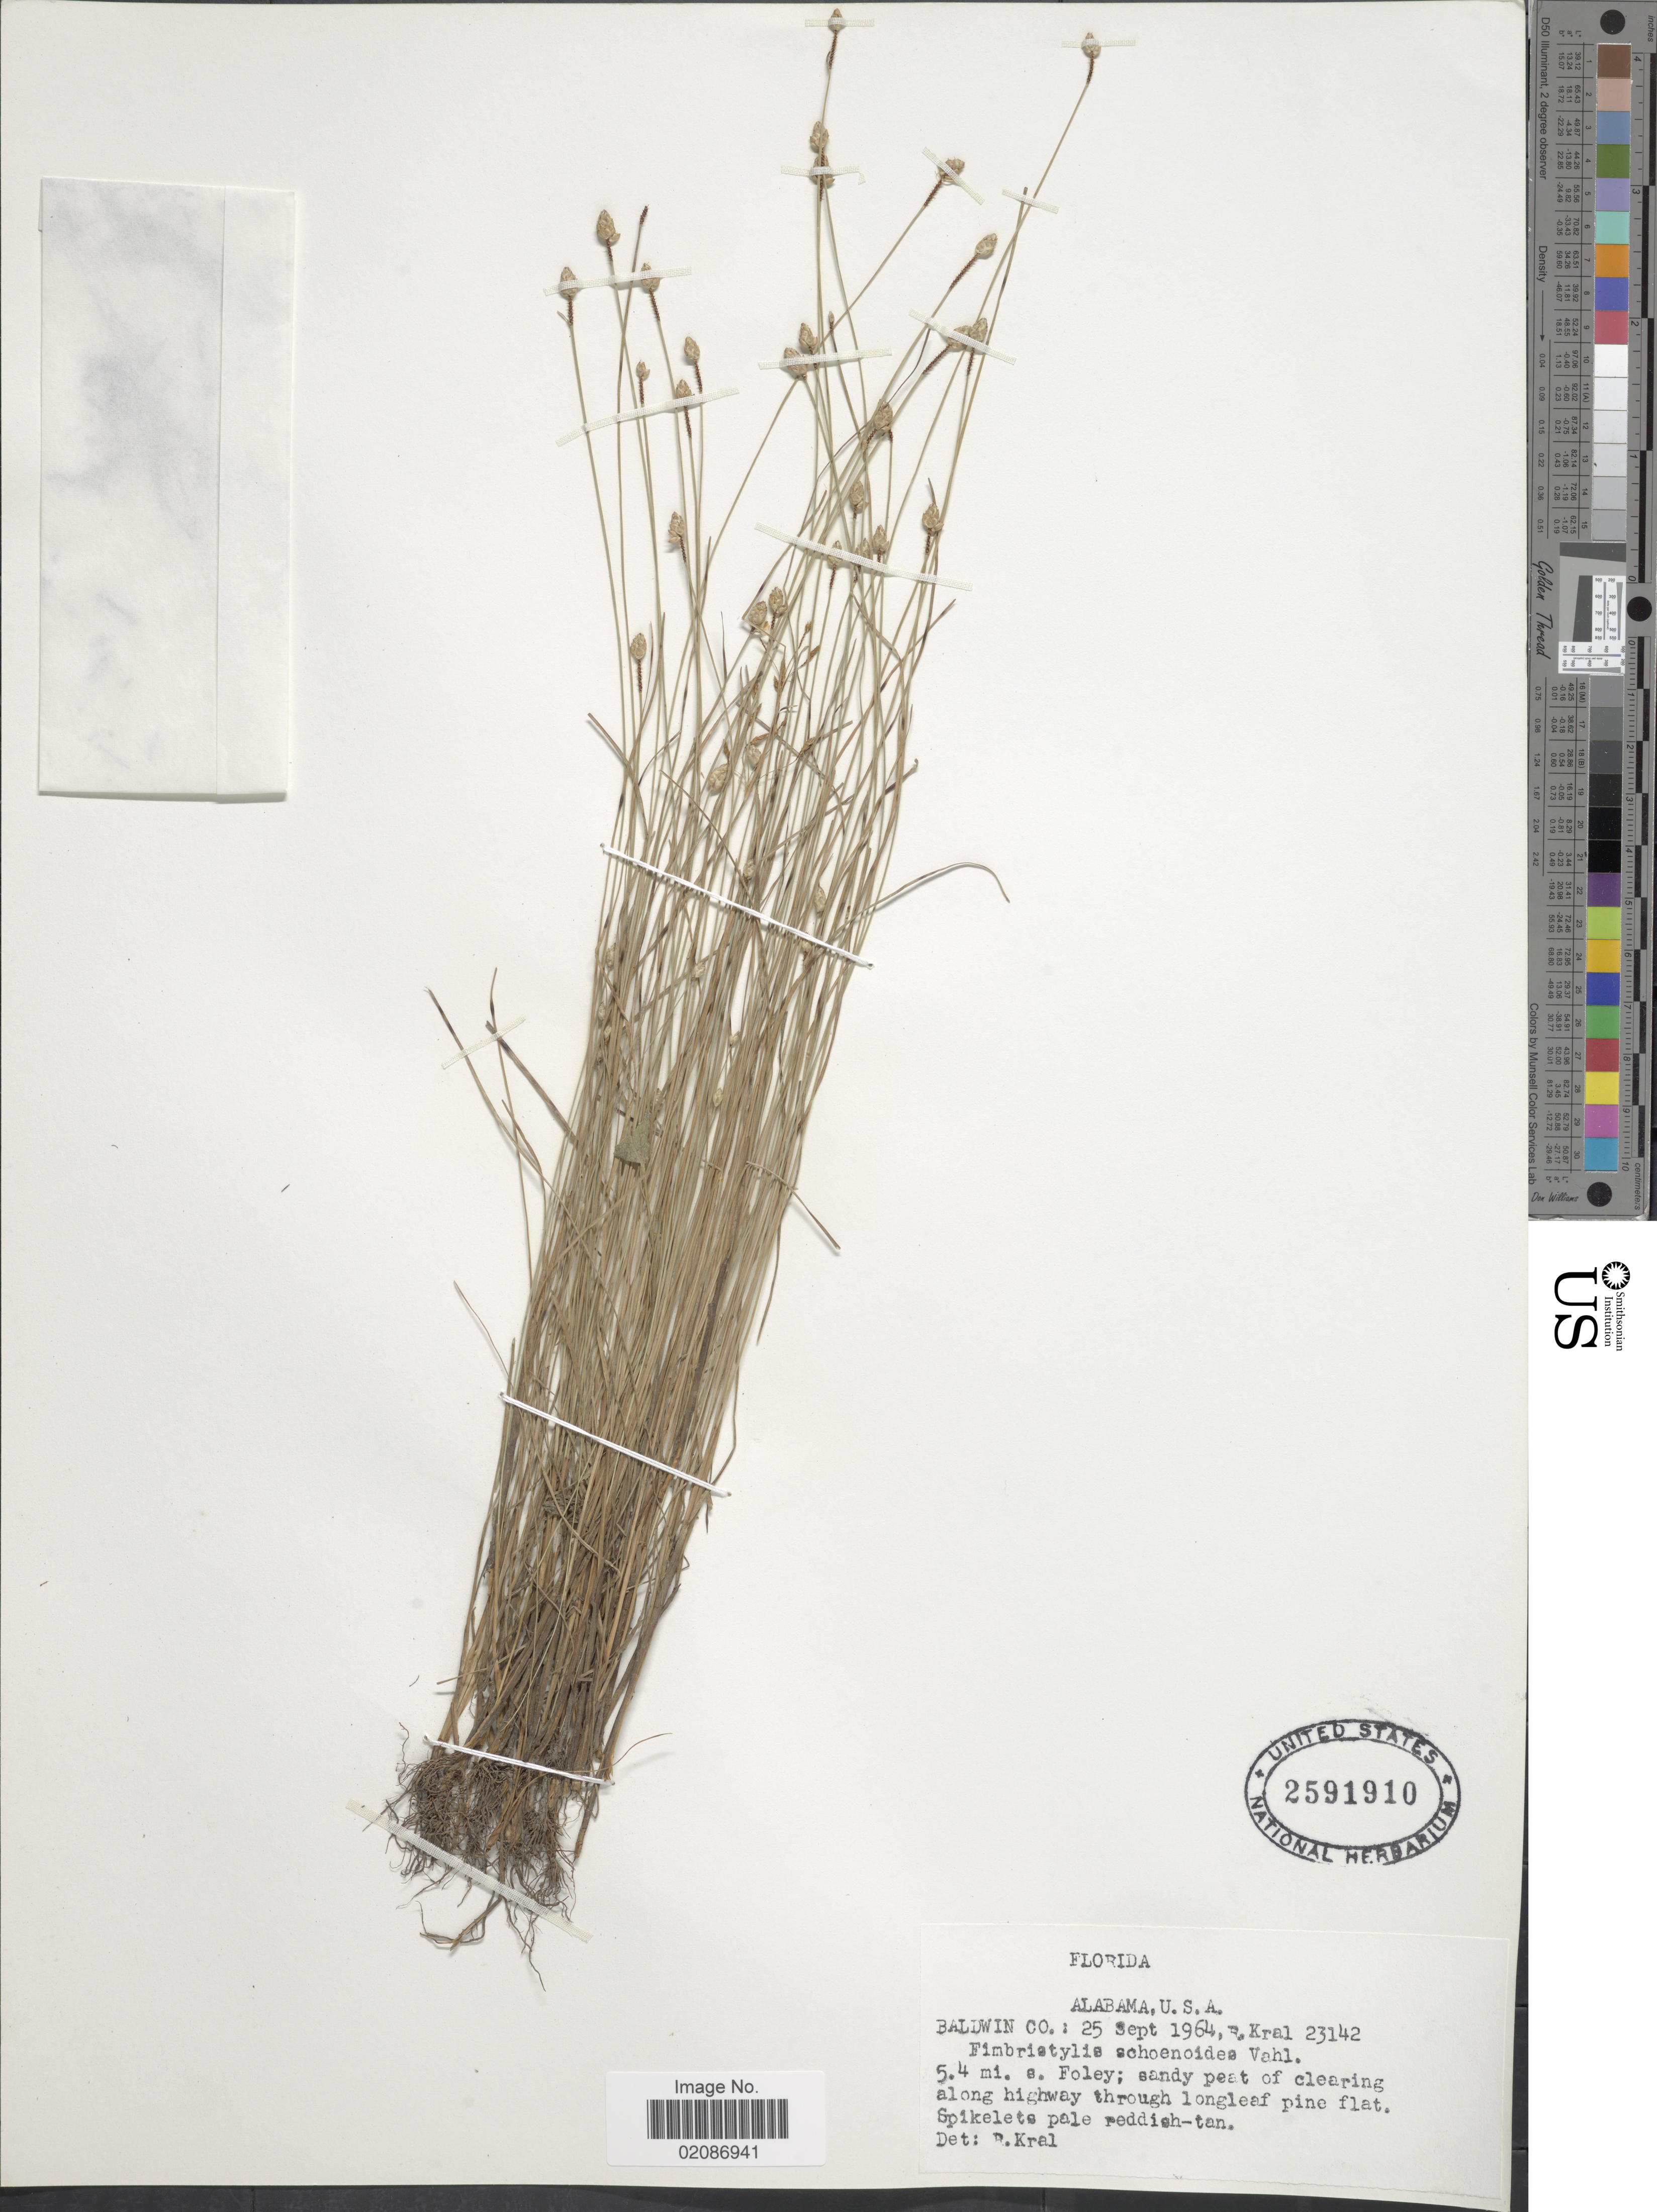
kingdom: Plantae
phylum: Tracheophyta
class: Liliopsida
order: Poales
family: Cyperaceae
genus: Fimbristylis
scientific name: Fimbristylis schoenoides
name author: (Retz.) Vahl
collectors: R. Kral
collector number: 23142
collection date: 1964-09-25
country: United States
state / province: Florida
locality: Baldwin Co.: 5.4 mi. s. Foley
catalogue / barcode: US 2591910